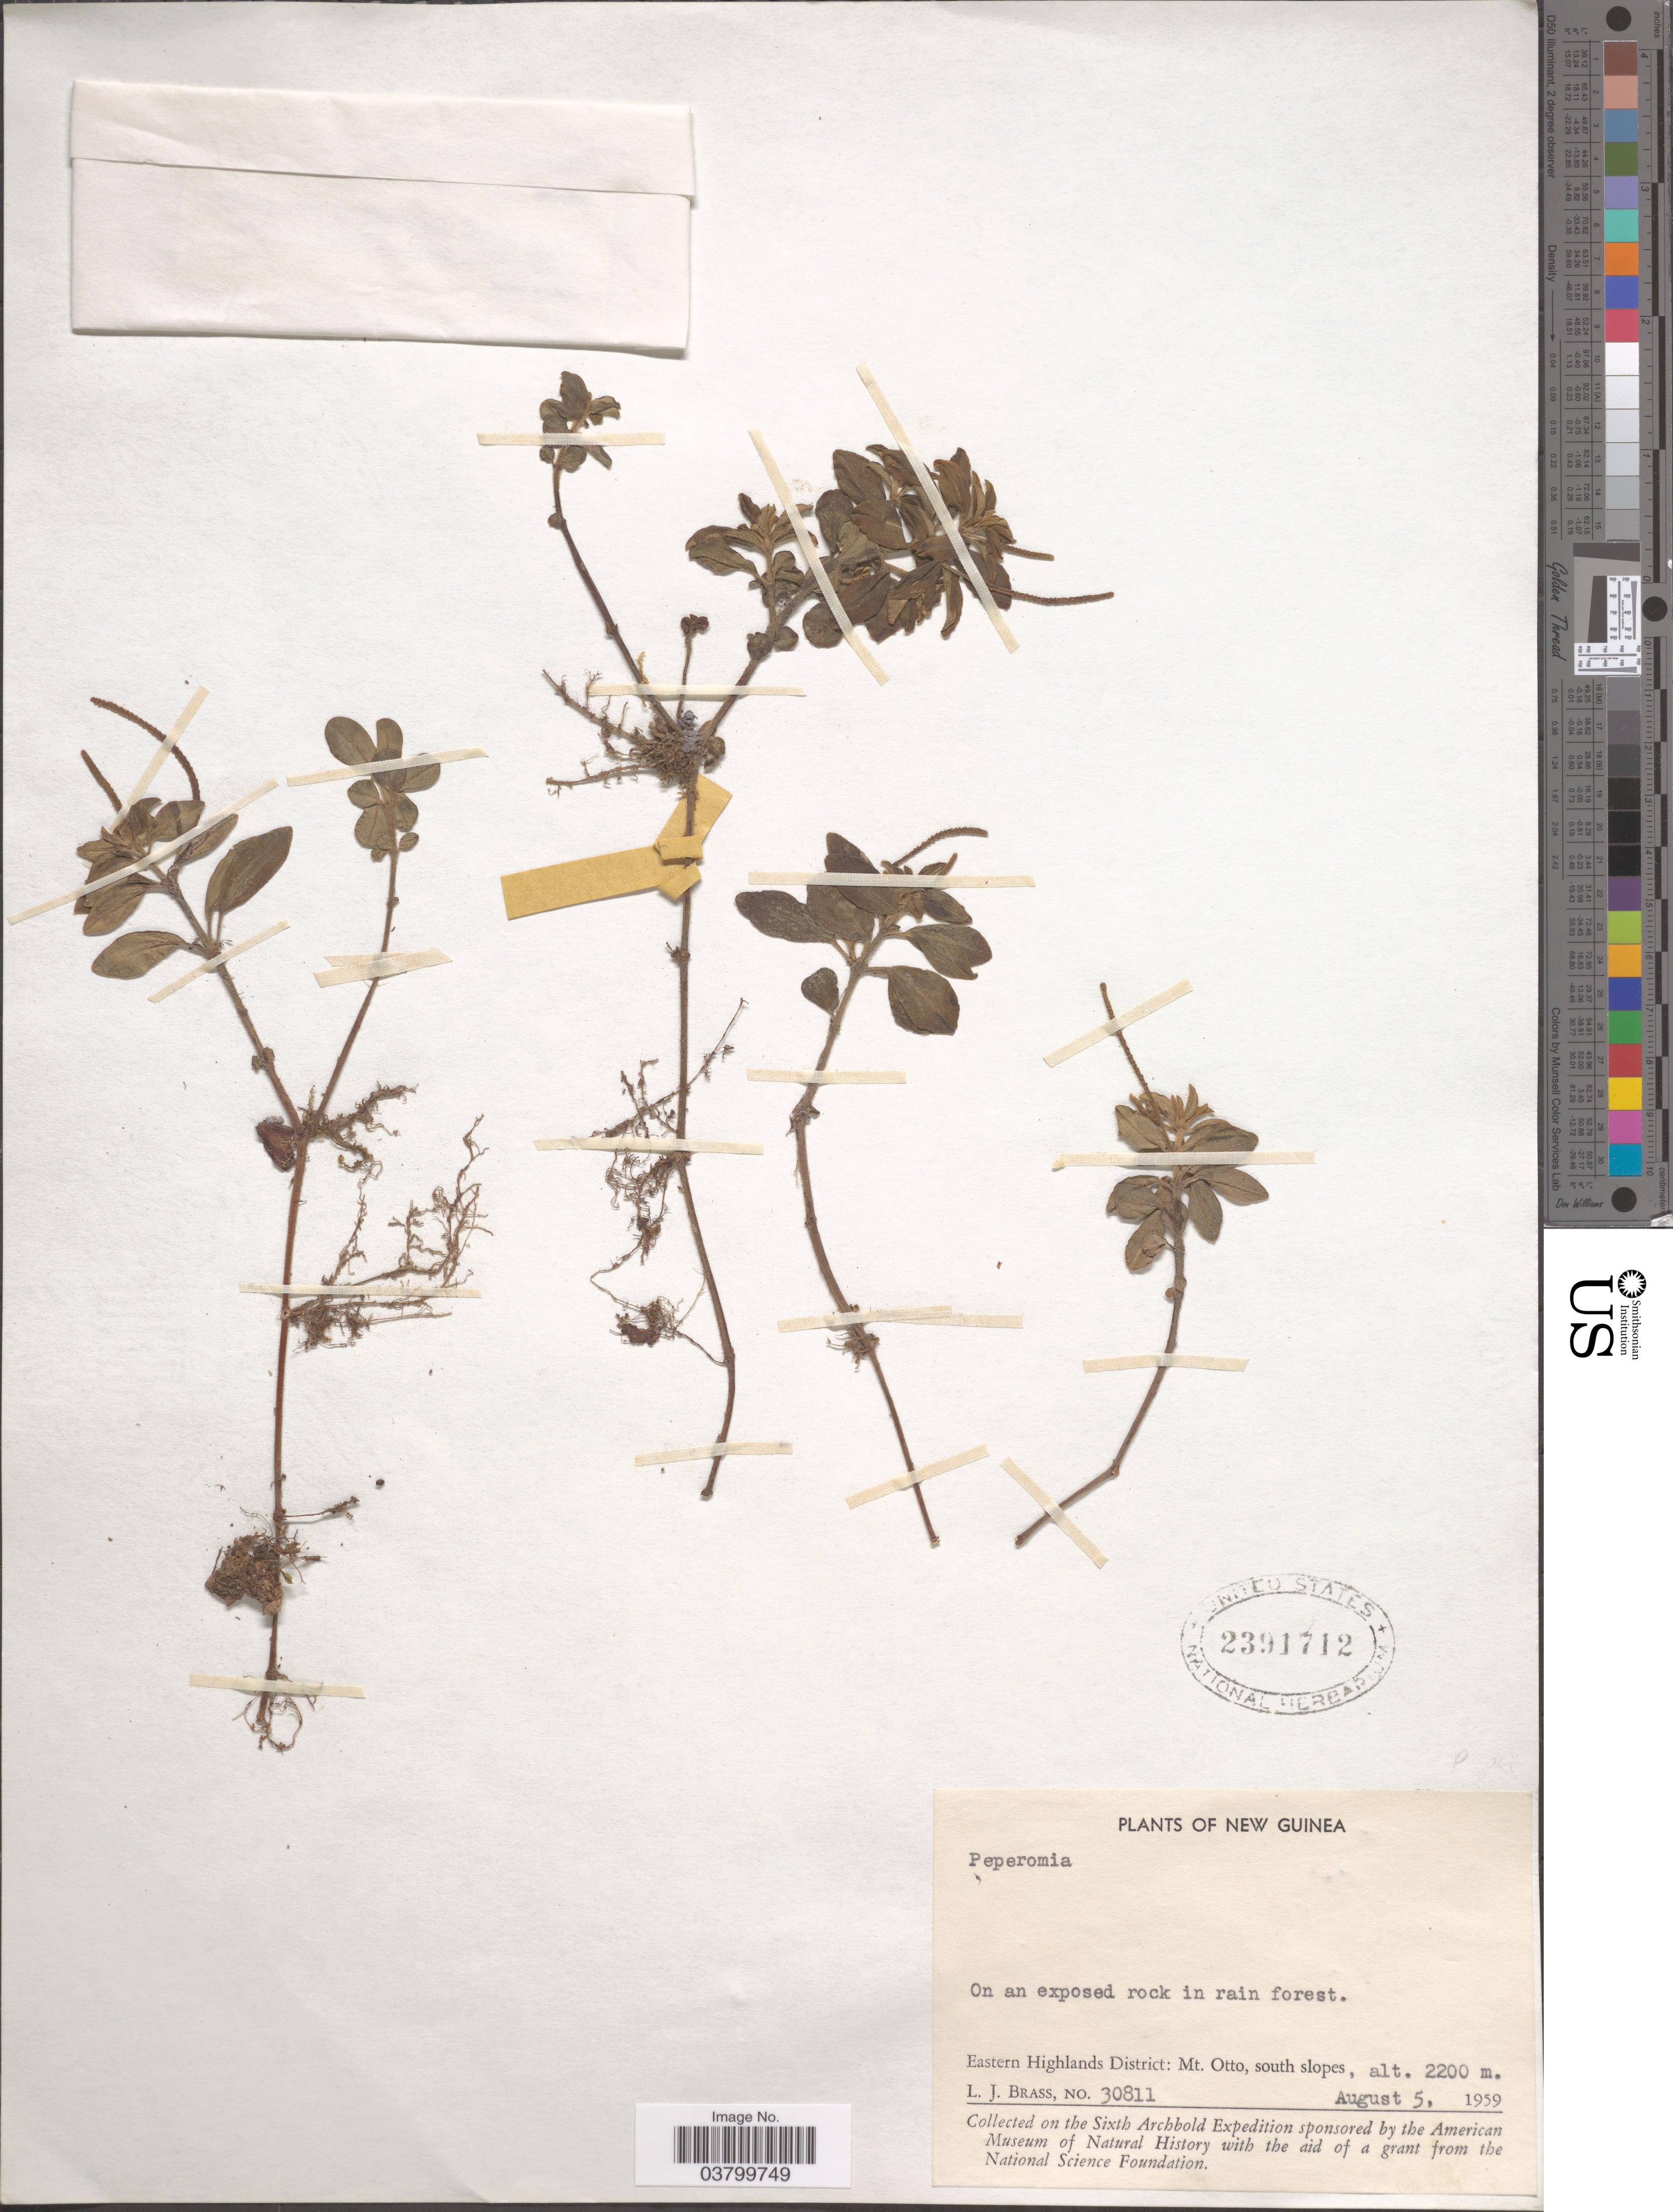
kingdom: Plantae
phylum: Tracheophyta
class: Magnoliopsida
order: Piperales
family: Piperaceae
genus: Peperomia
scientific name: Peperomia sp.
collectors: L. J. Brass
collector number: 30811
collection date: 1959-08-05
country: Papua New Guinea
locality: New Guinea. Eastern Highlands District: Mt. Otto, south slopes.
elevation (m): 2200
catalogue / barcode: US 2391712